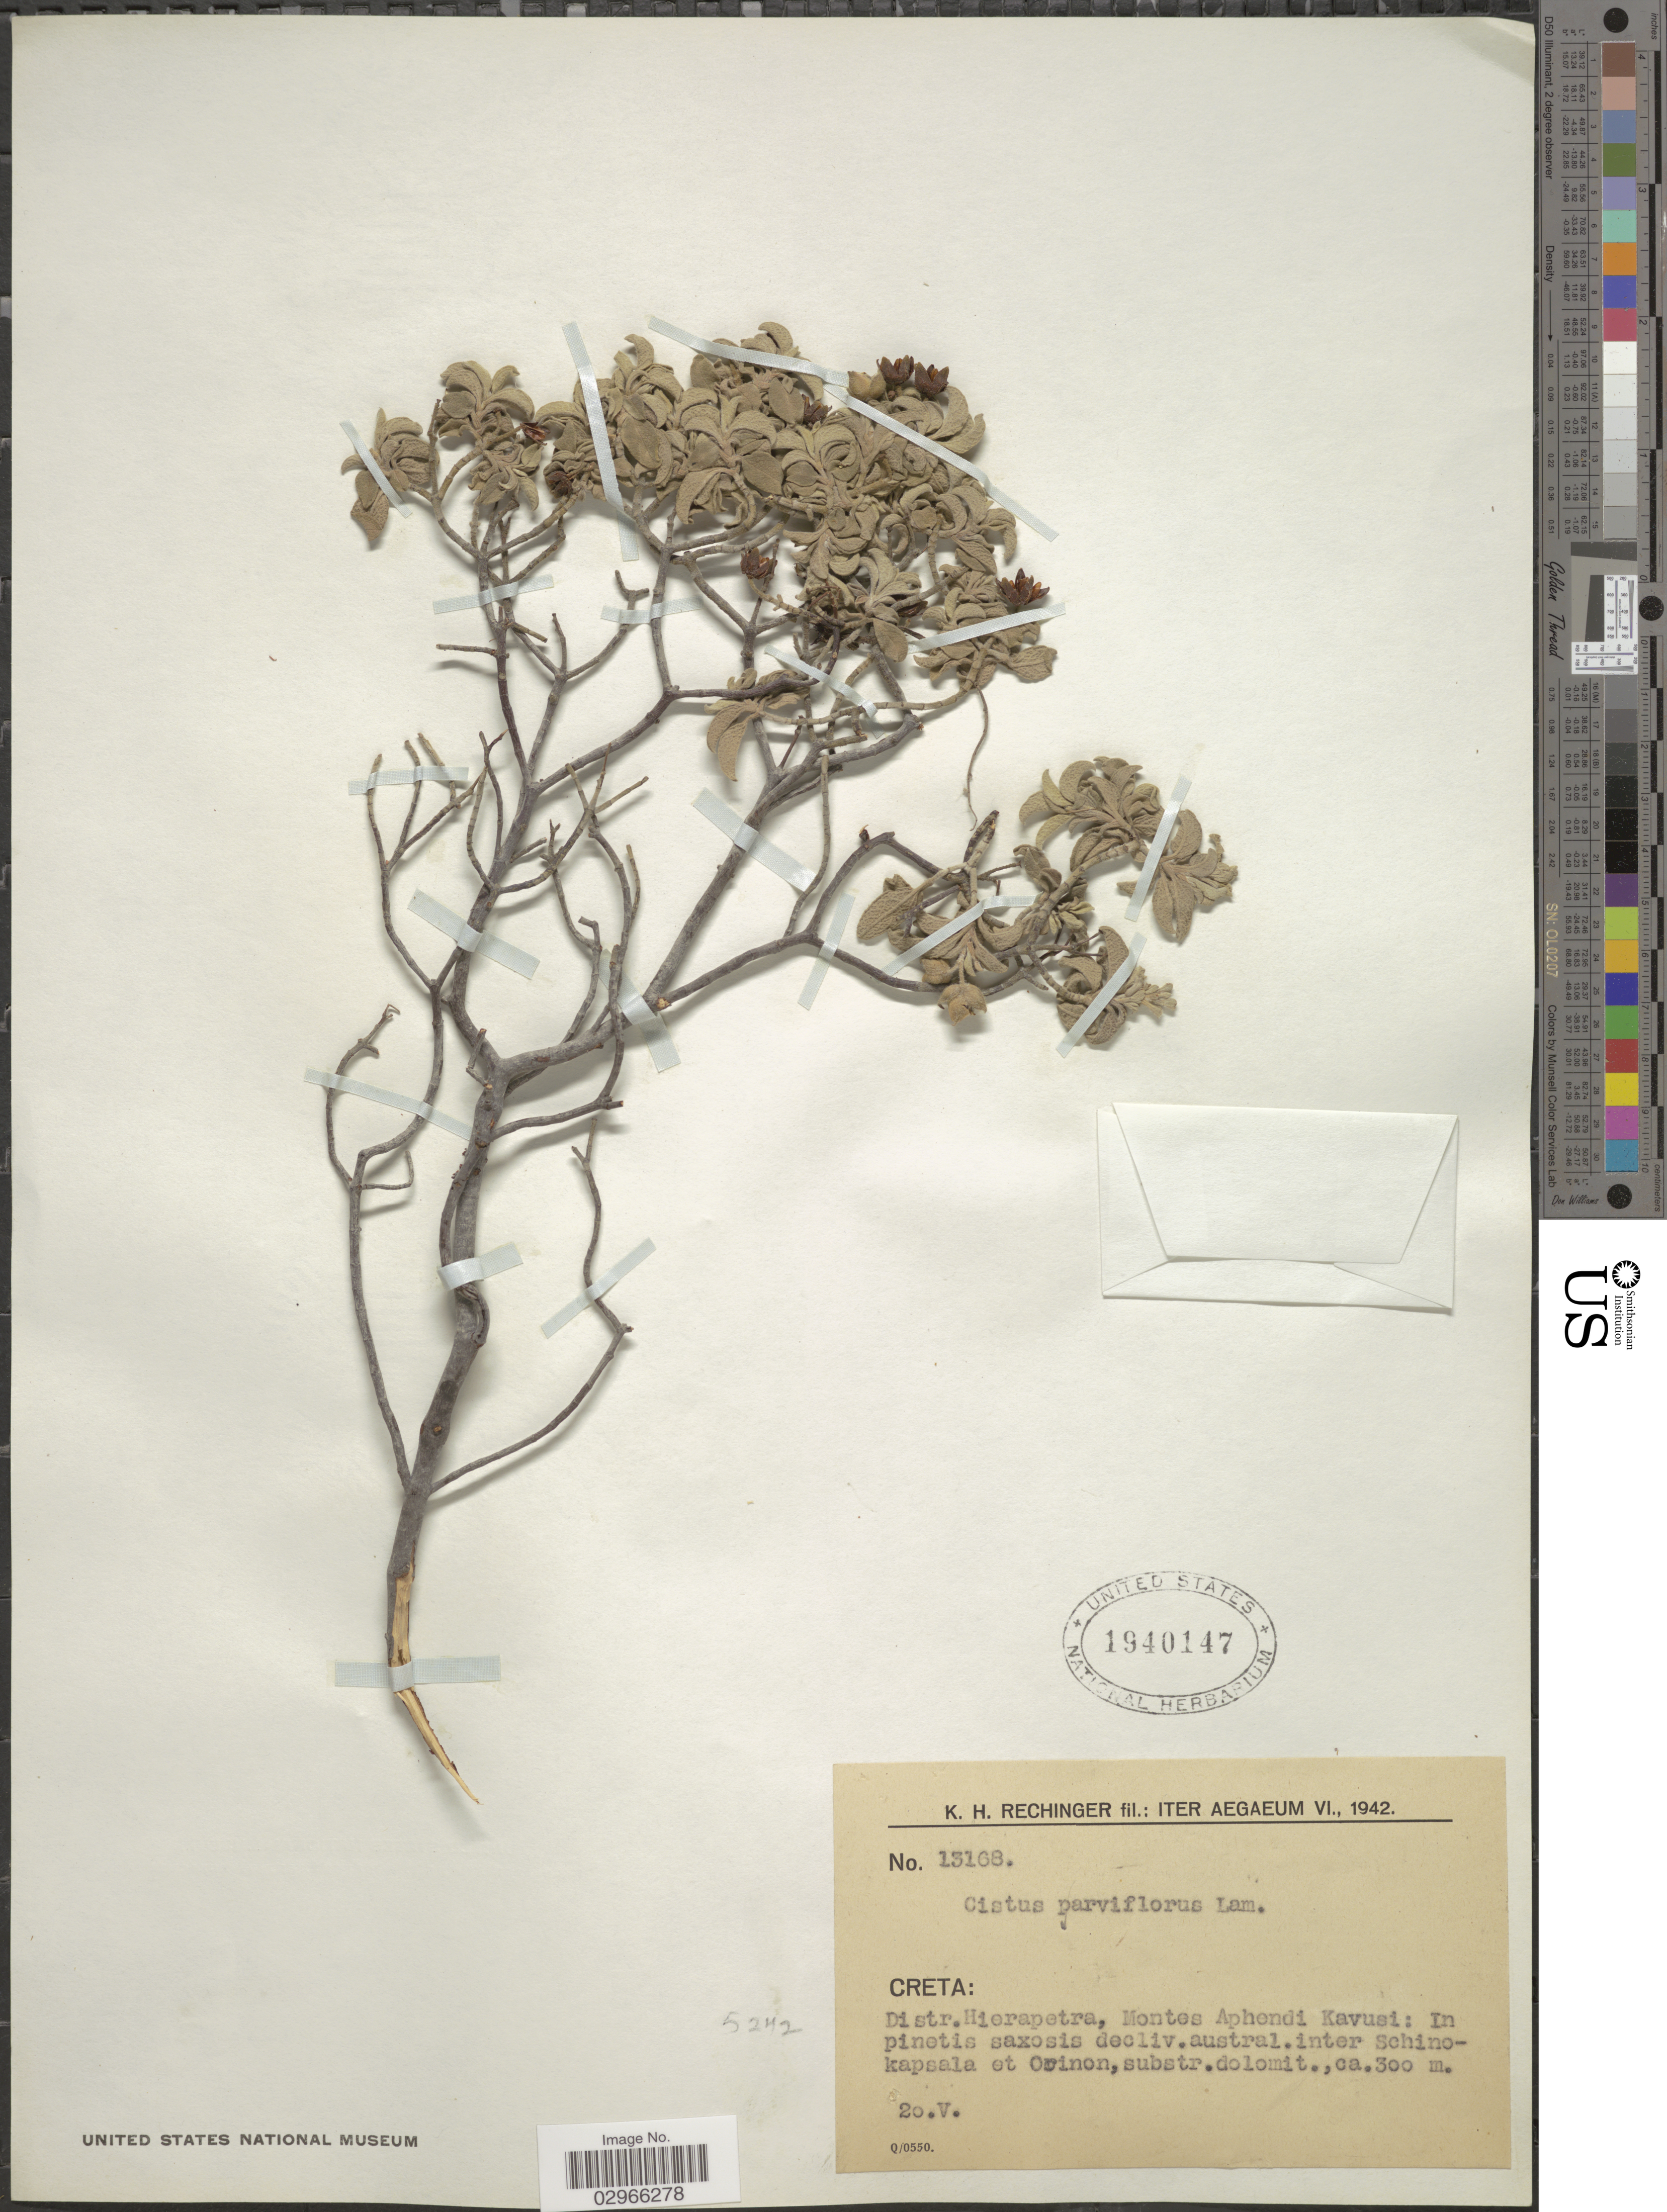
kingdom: Plantae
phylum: Tracheophyta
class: Magnoliopsida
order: Malvales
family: Cistaceae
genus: Cistus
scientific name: Cistus parviflorus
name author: Lam.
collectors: K. H. Rechinger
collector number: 13168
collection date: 1942-05-20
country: Greece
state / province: Crete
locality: Aegaeum. Creta: Distr. Hierapetra, Montes Aphendi Kavusi: In pinetis saxosis decliv. austral. inter Schino-kapsala et Orinon, substr. dolomit.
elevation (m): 300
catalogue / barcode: US 1940147